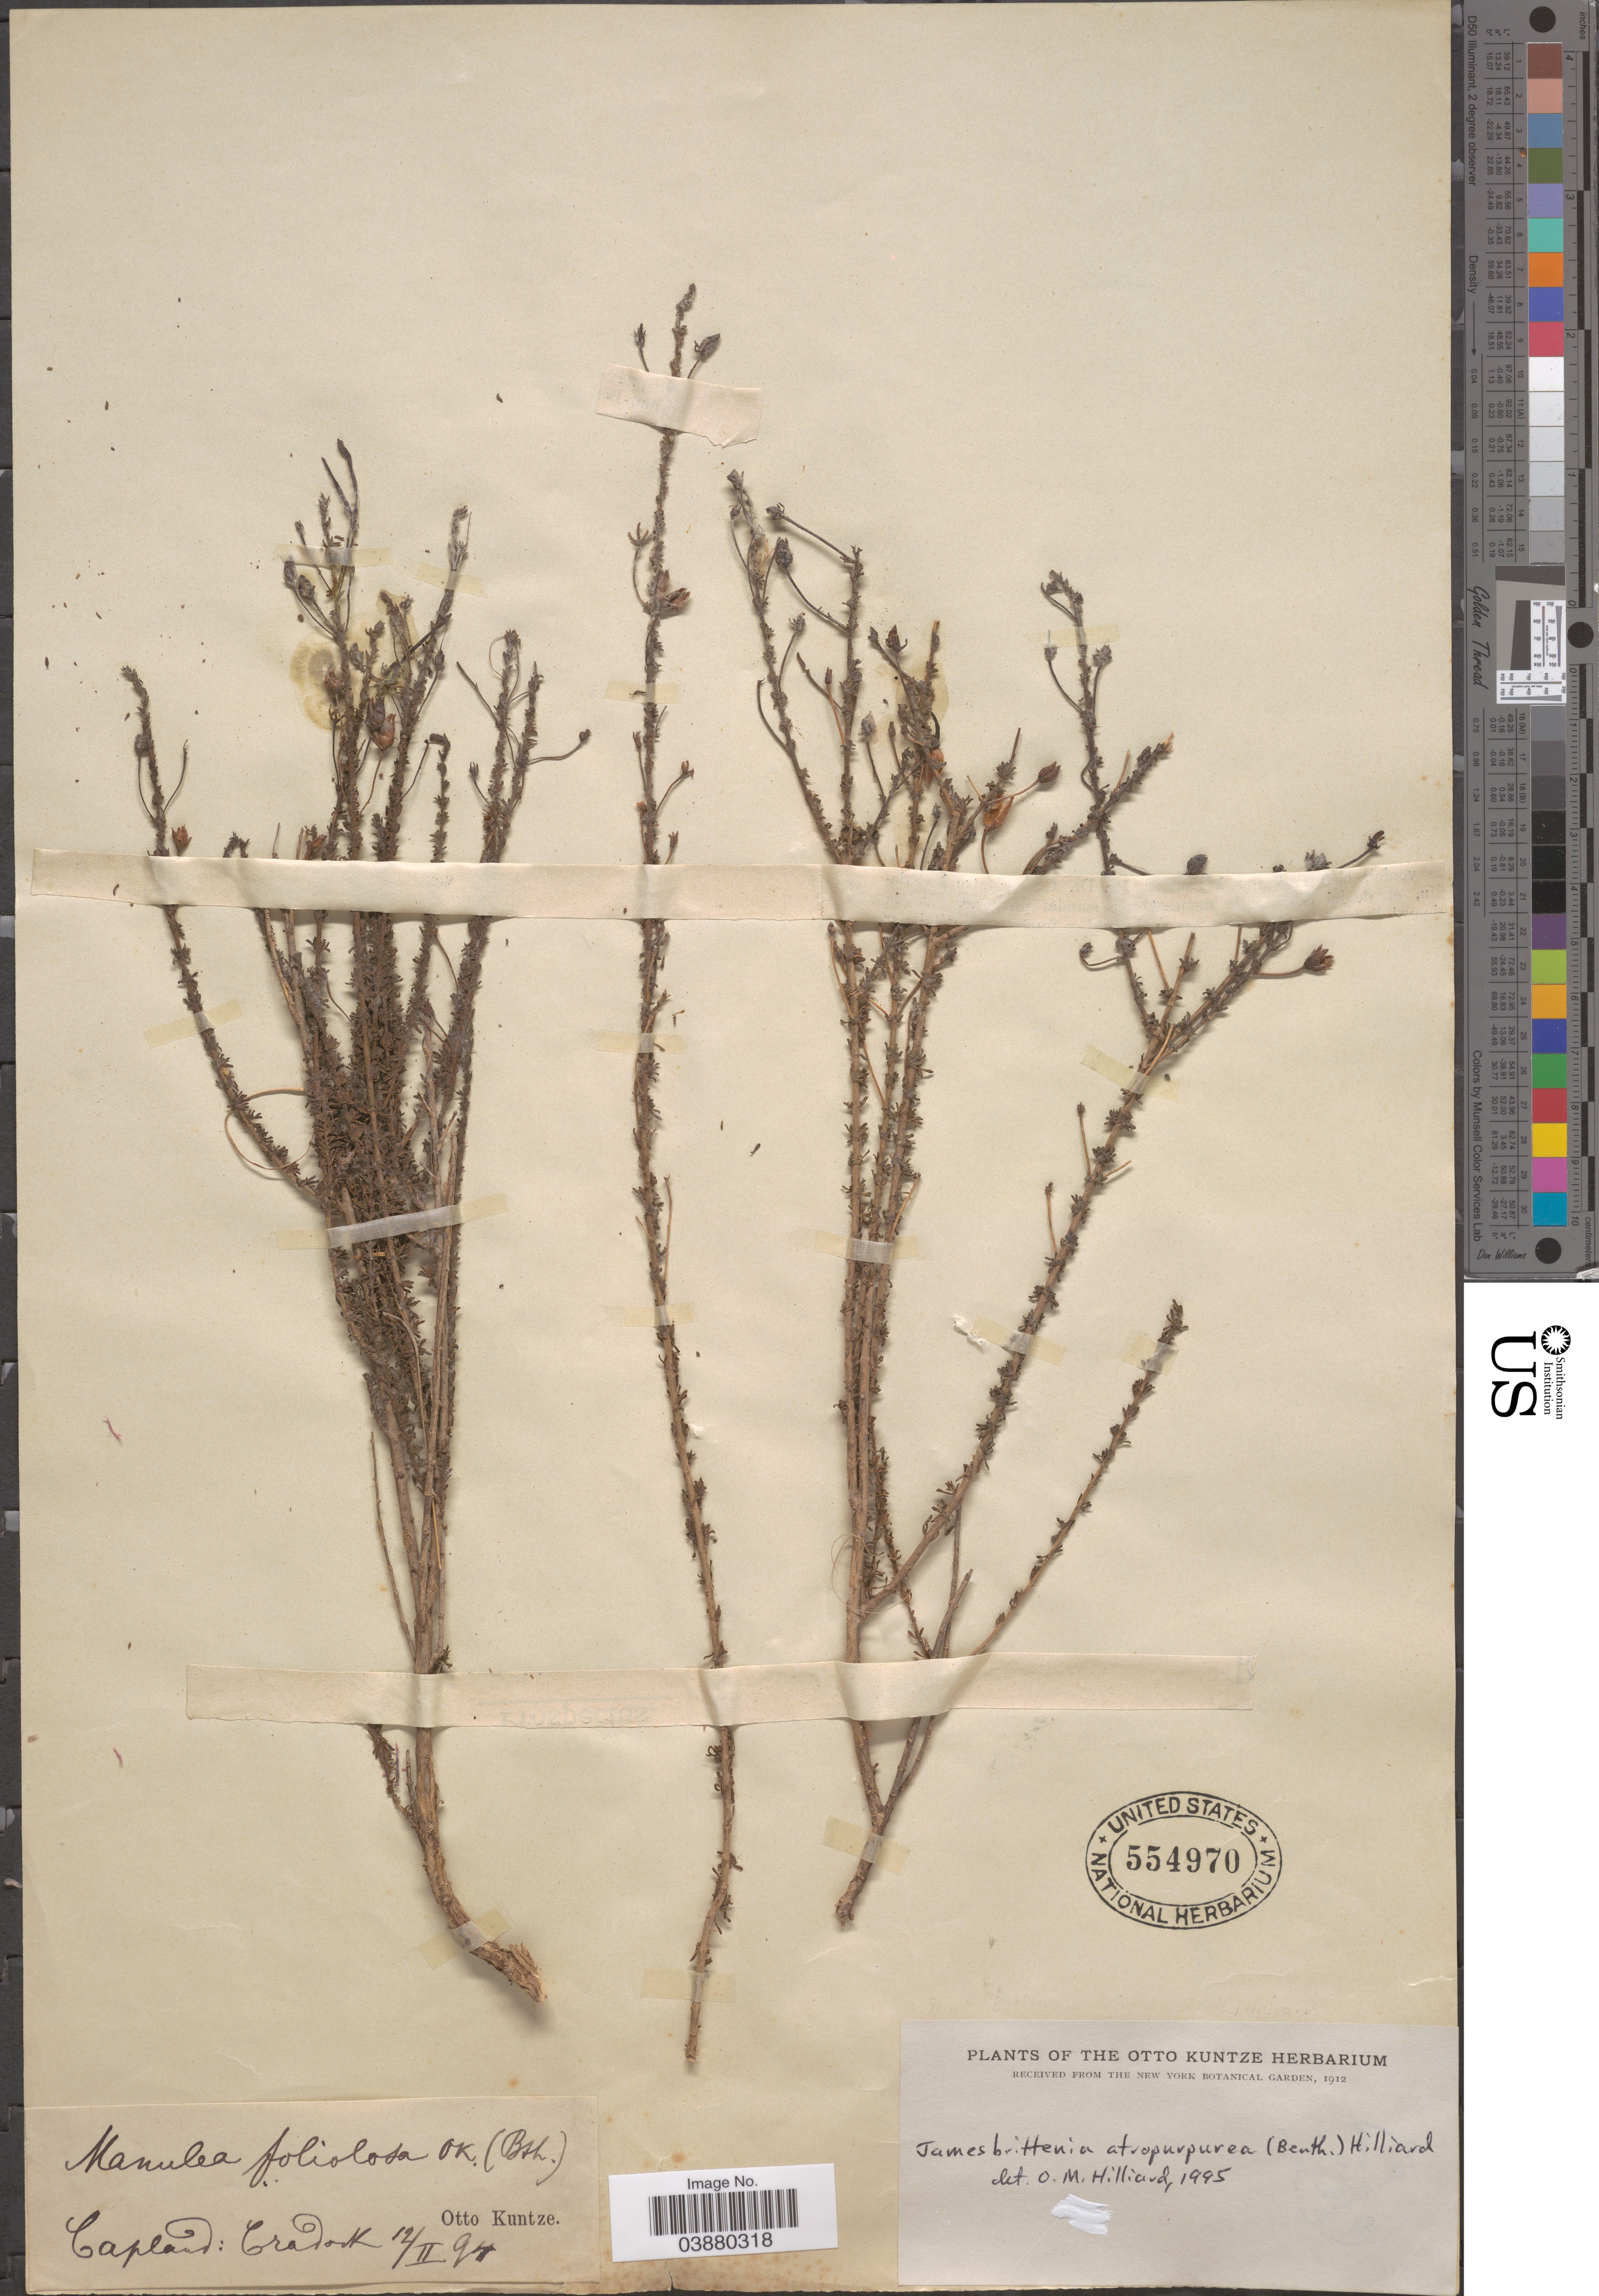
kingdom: Plantae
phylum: Tracheophyta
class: Magnoliopsida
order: Lamiales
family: Scrophulariaceae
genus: Jamesbrittenia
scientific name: Jamesbrittenia atropurpurea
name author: (Benth.) Hilliard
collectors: C.E.O. Kuntze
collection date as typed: Transcribed d/m/y: 12/2/94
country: South Africa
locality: Capland: Cradock.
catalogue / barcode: US 554970